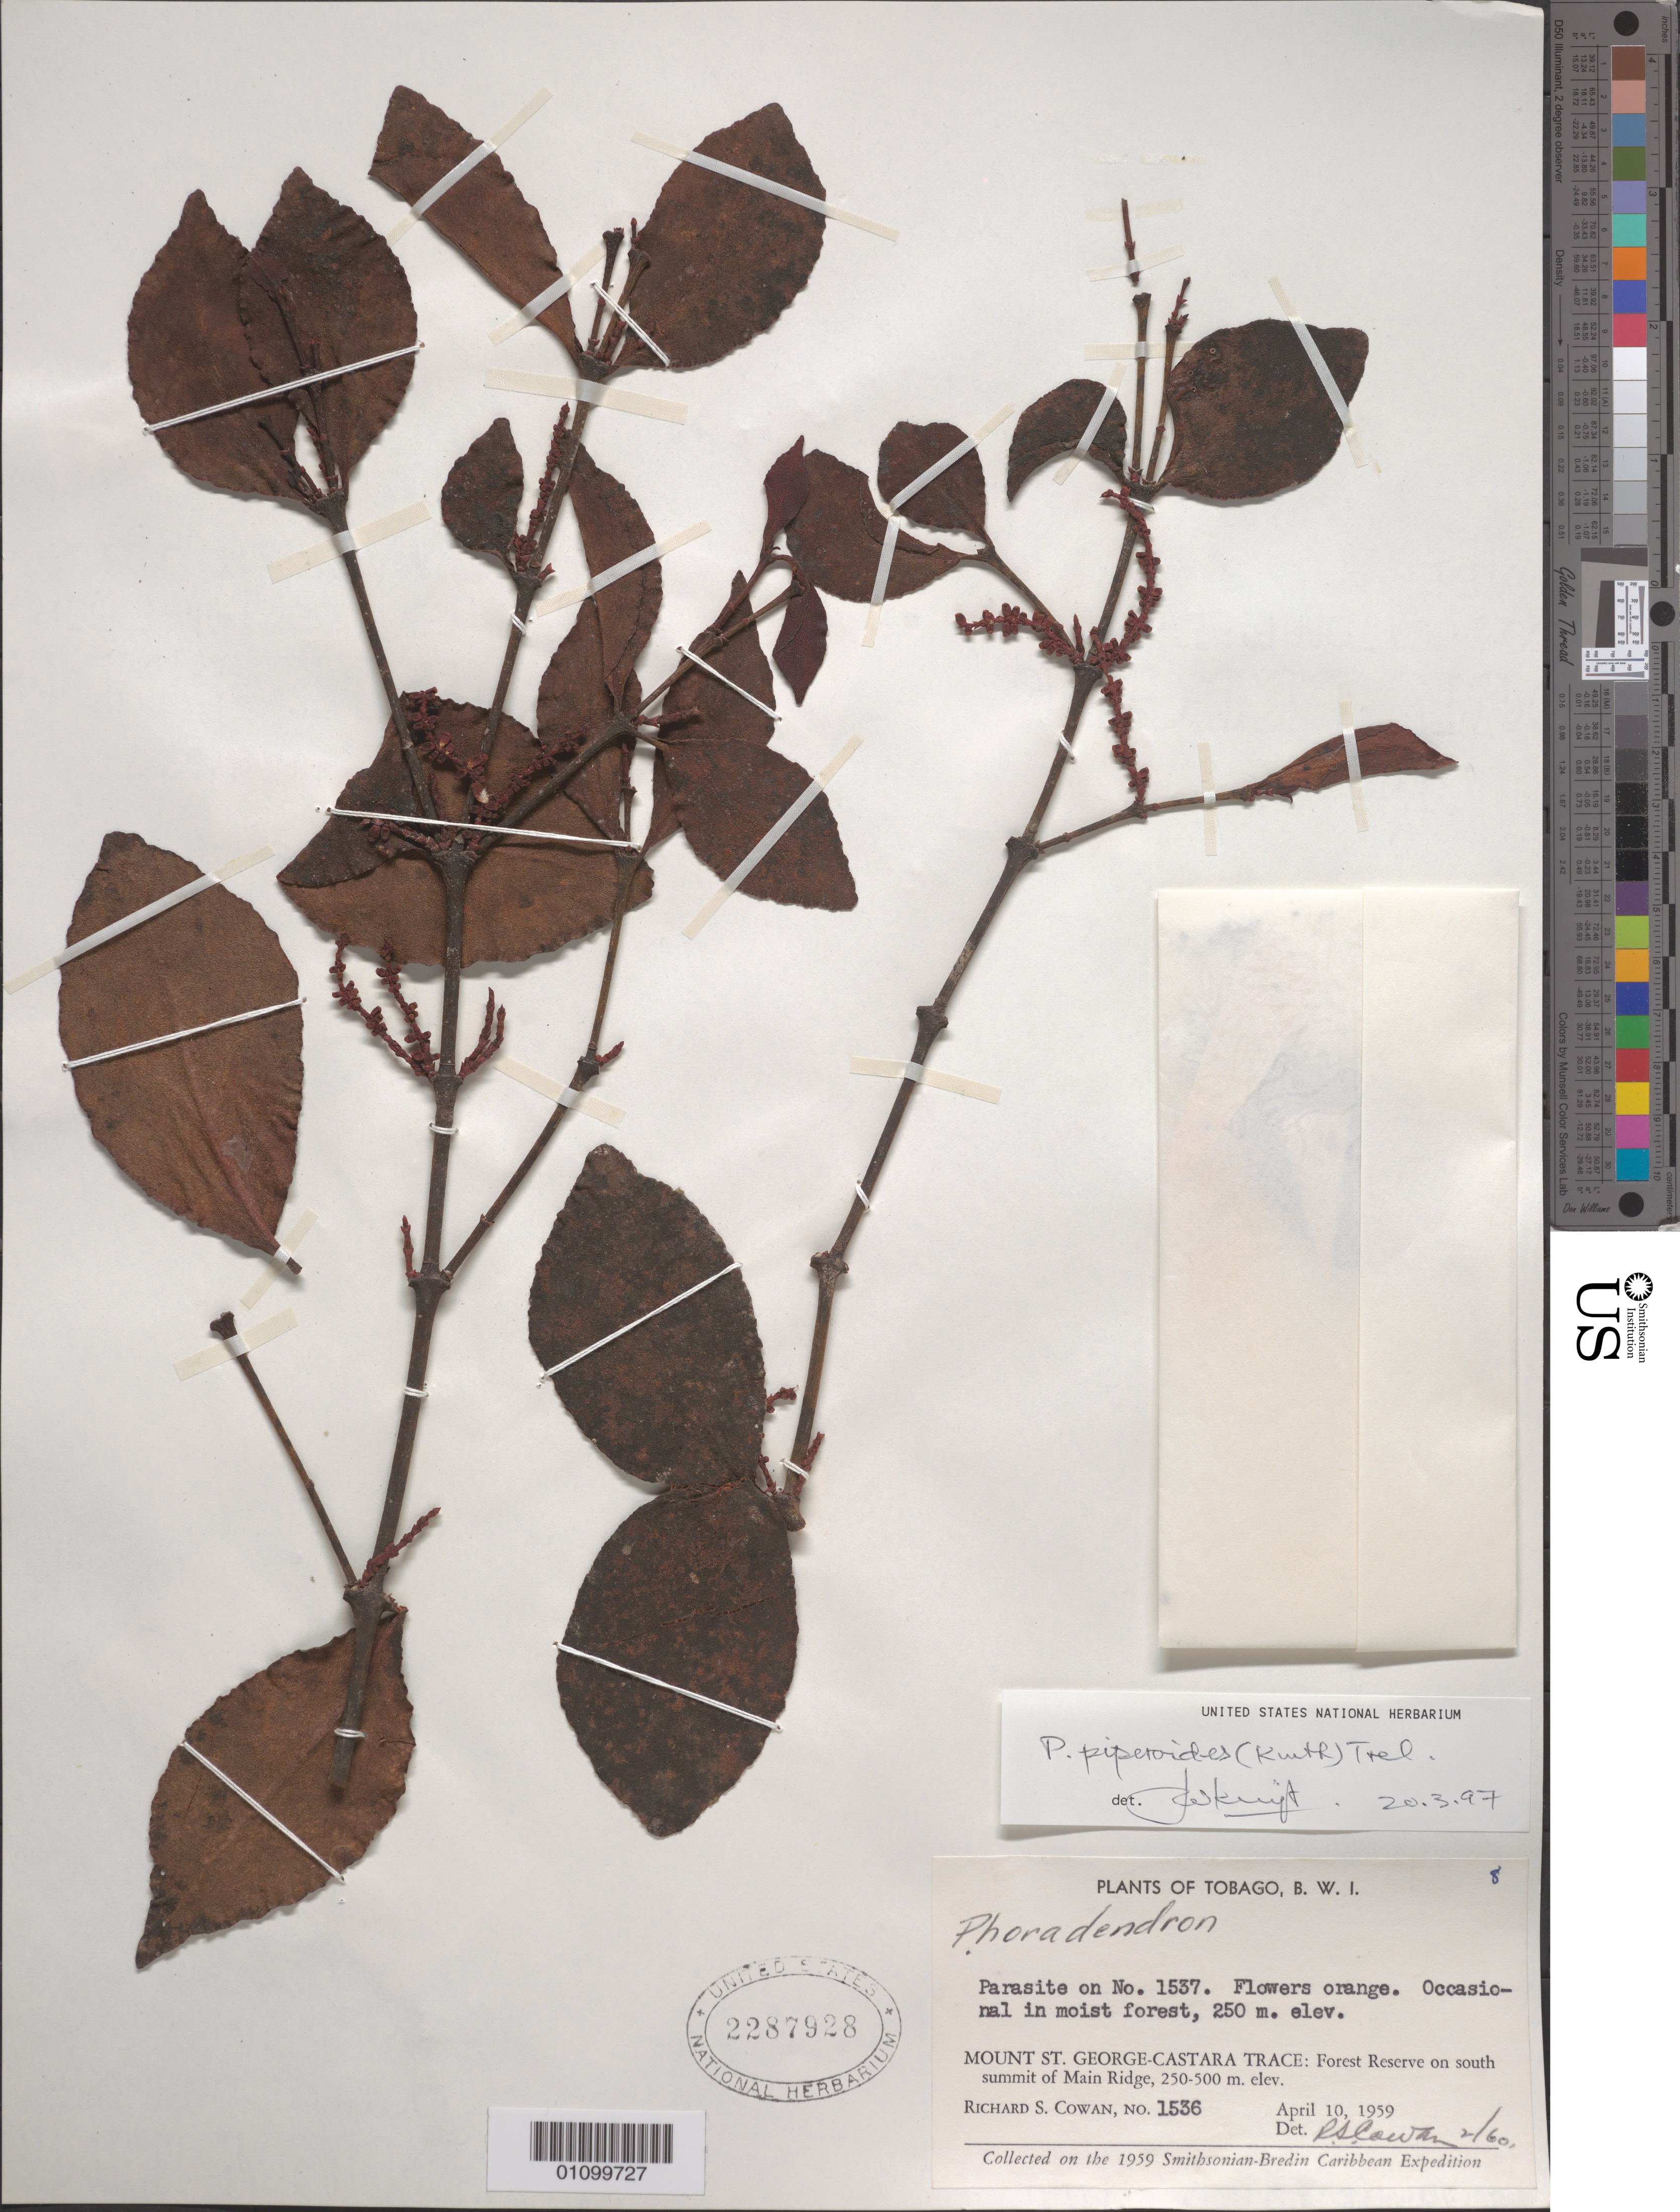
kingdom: Plantae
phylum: Tracheophyta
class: Magnoliopsida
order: Santalales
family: Viscaceae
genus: Phoradendron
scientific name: Phoradendron piperoides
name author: (Kunth) Trel.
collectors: R. S. Cowan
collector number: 1536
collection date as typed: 10 Apr 1959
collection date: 1959-04-10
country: Trinidad and Tobago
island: Tobago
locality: Mount St. George-Castara Trace: Forest Reserve on S Summit of Main Ridge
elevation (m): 250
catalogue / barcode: US 2287928